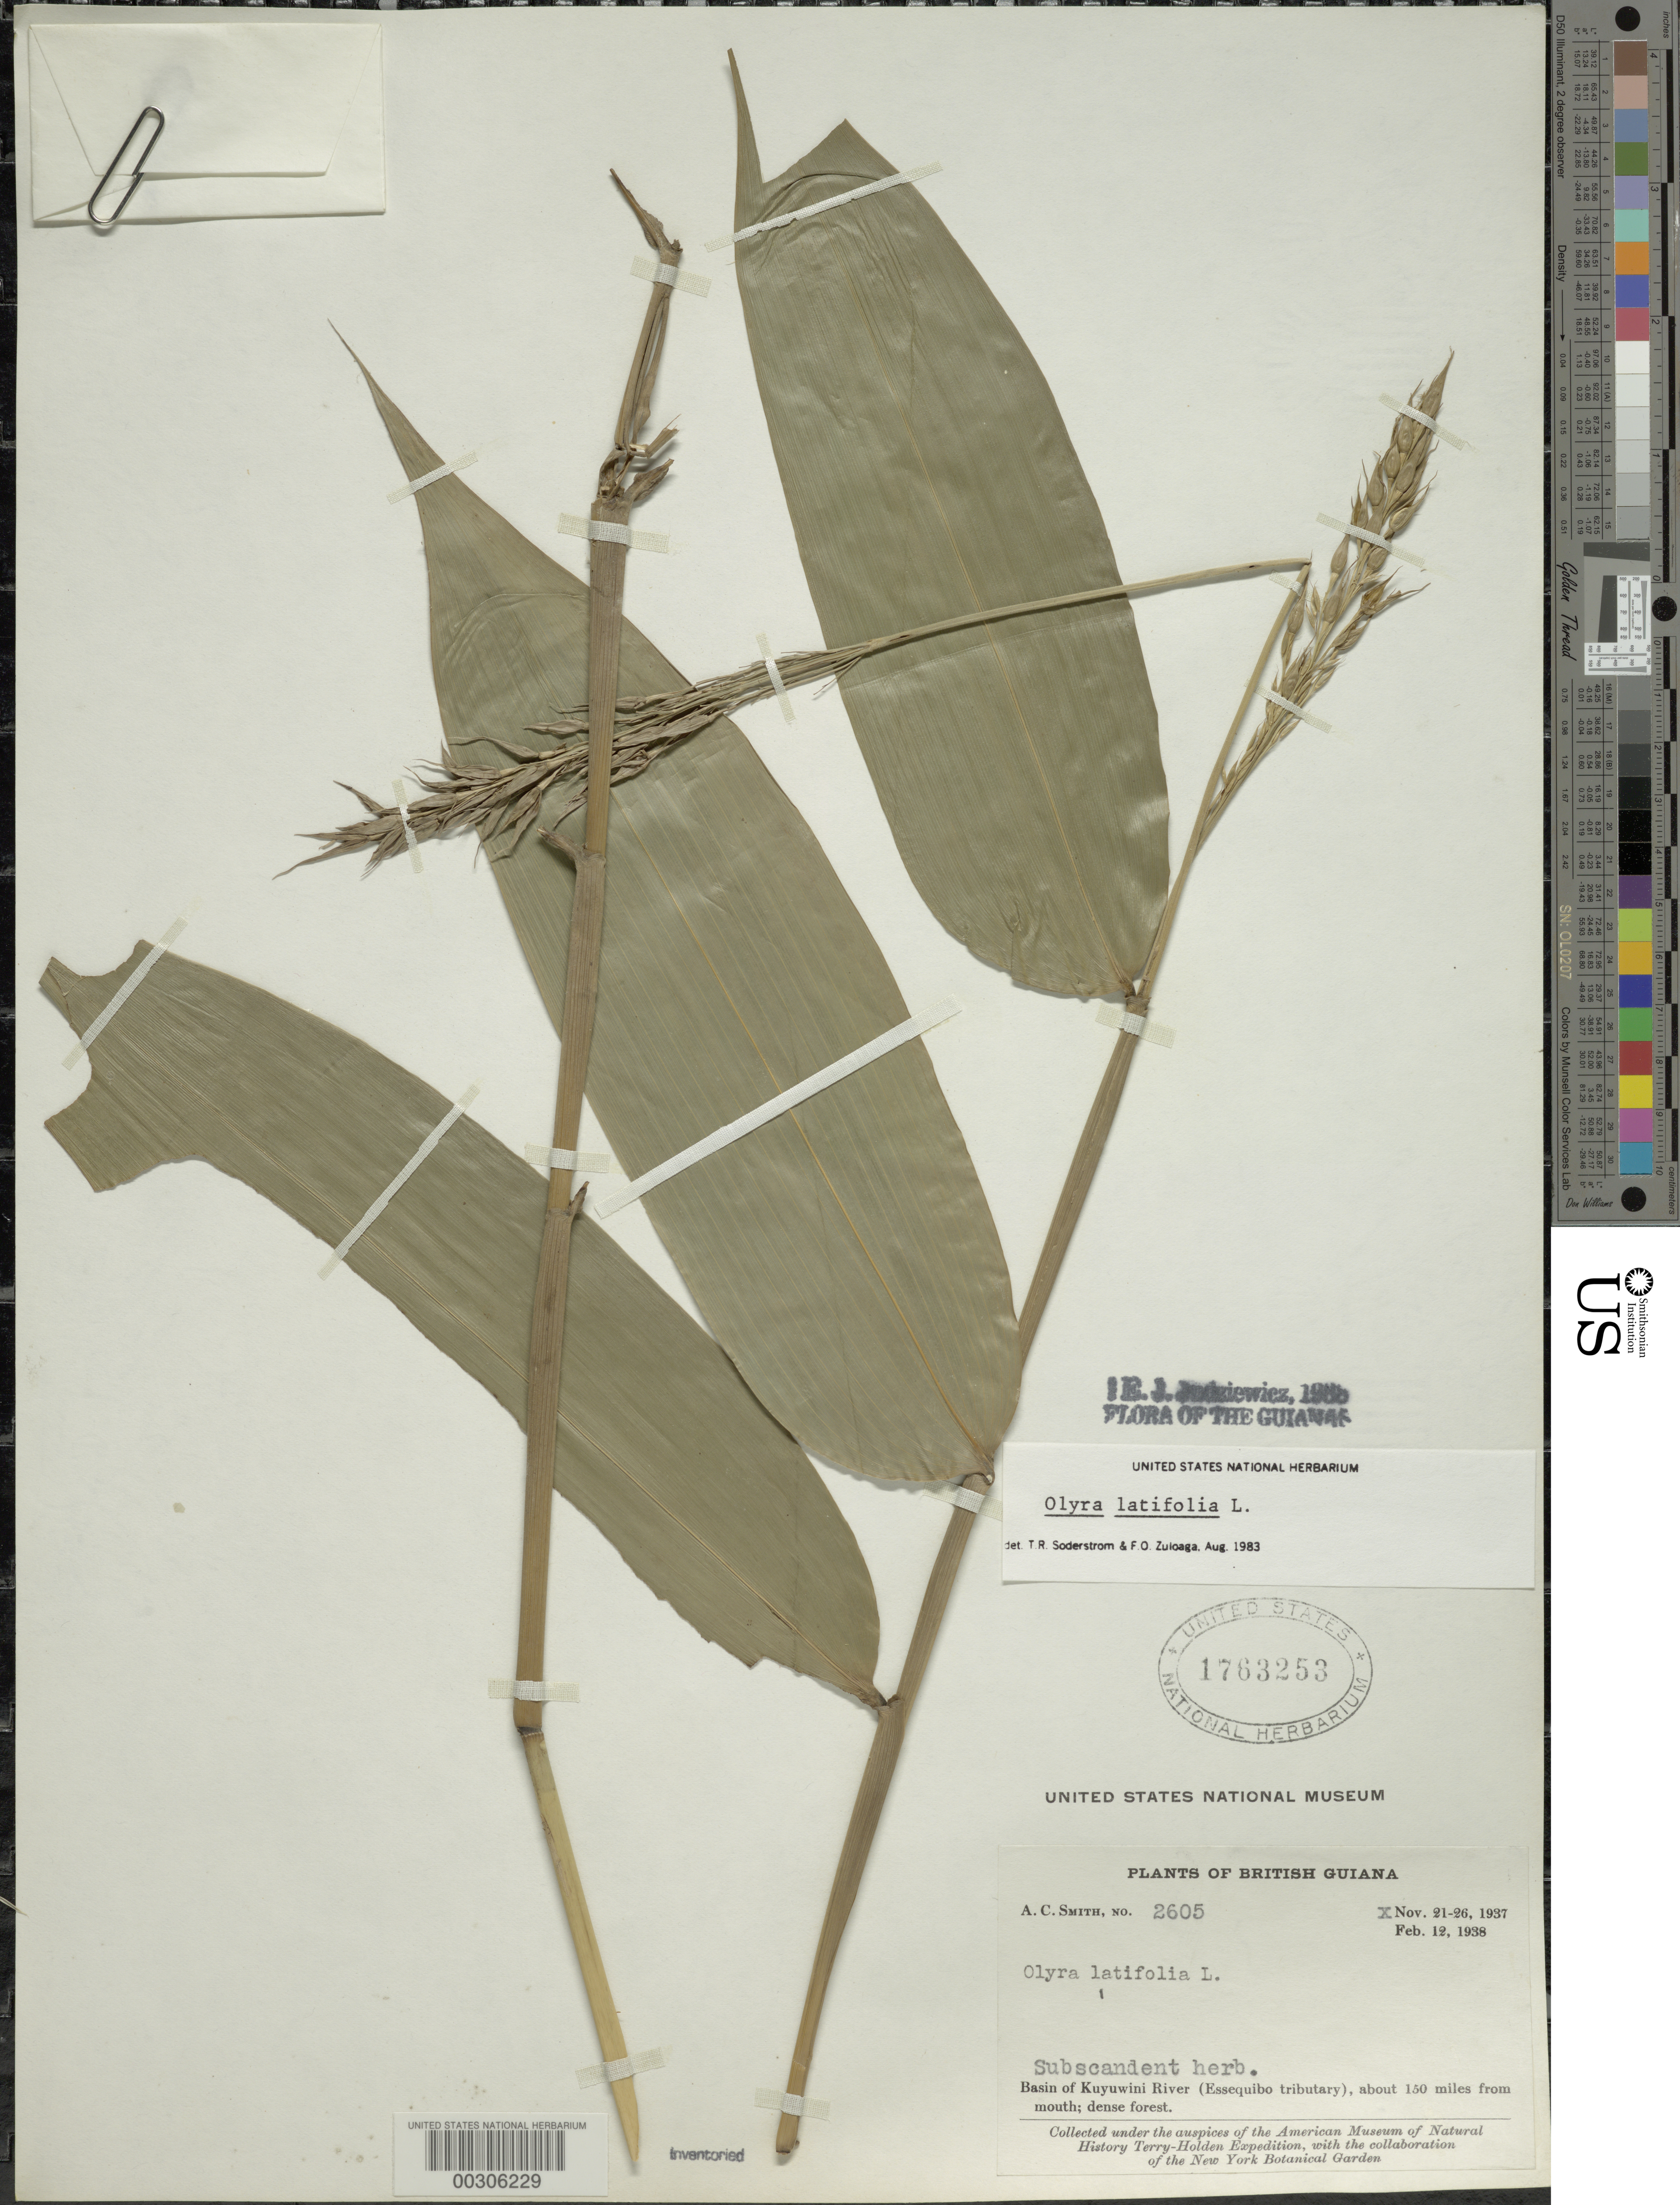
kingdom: Plantae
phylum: Tracheophyta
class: Liliopsida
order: Poales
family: Poaceae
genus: Olyra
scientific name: Olyra latifolia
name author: L.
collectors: A. C. Smith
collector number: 2605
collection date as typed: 21 Nov 1937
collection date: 1937-11-21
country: Guyana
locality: Kuyuwini river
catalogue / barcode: US 1763253